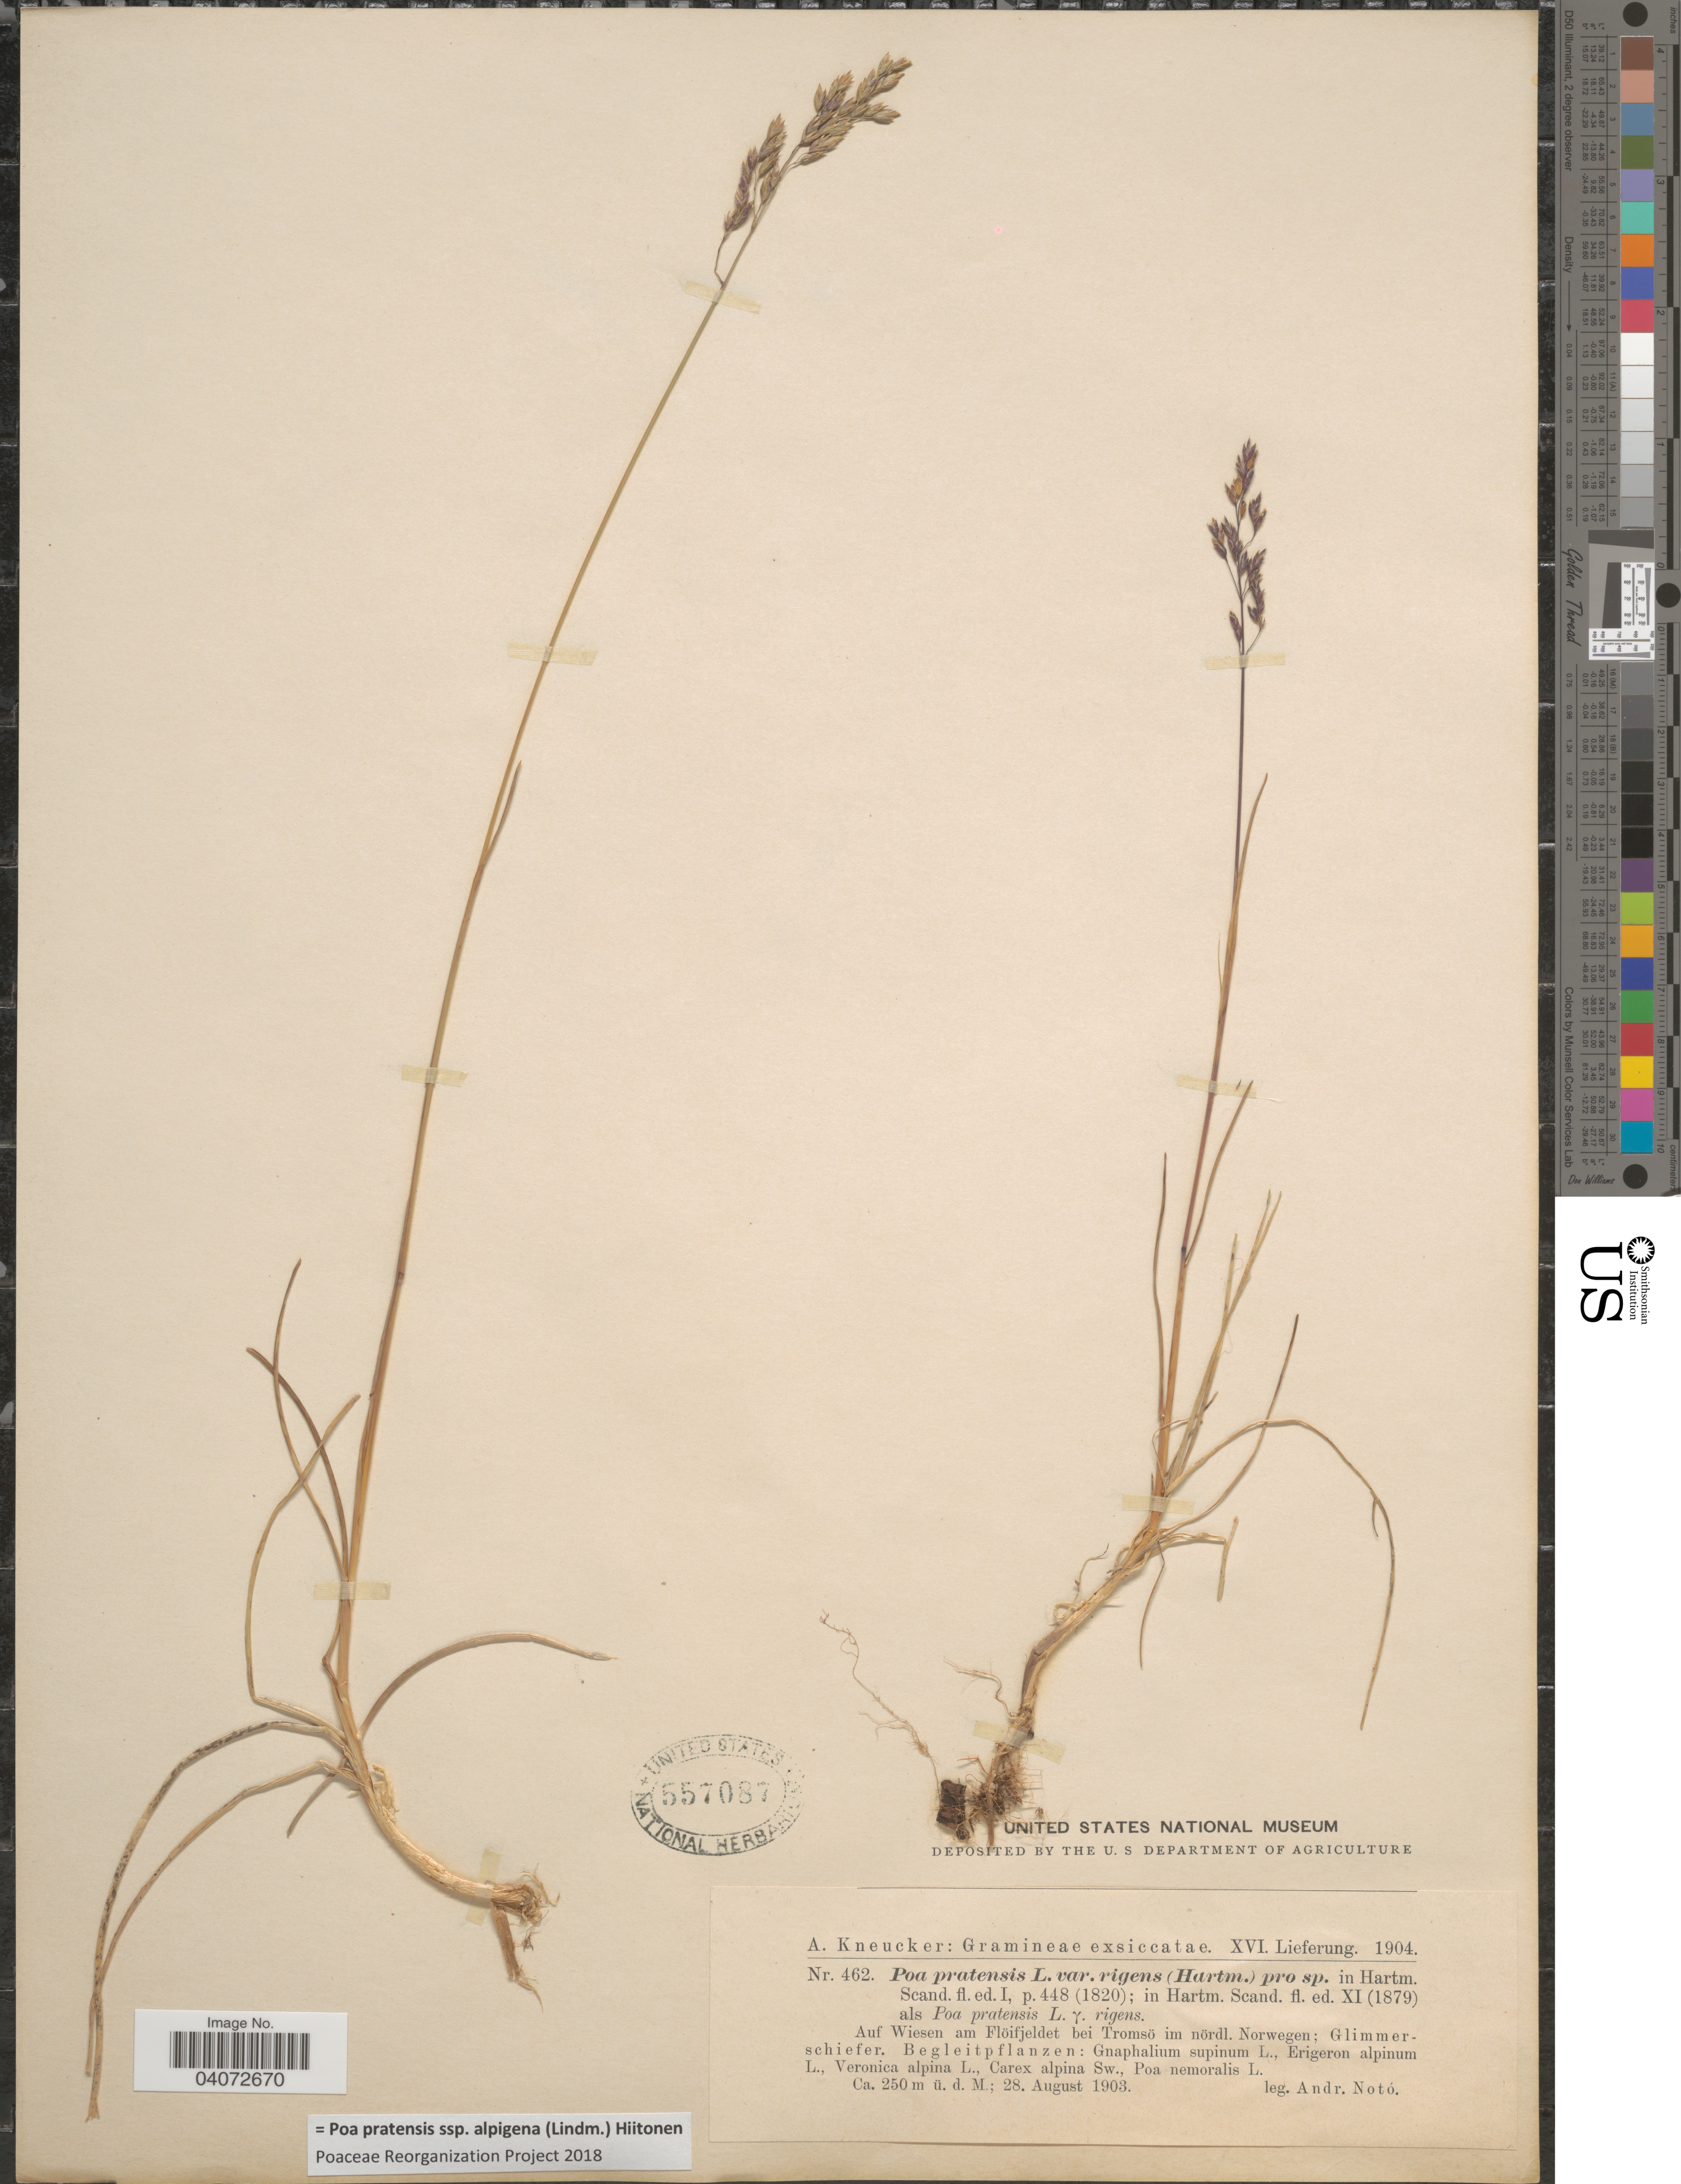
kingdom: Plantae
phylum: Tracheophyta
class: Liliopsida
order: Poales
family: Poaceae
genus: Poa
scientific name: Poa pratensis subsp. alpigena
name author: (Lindm.) Hiitonen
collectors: A. Noto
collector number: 462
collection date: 1903-08-28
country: Norway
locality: Auf Wiesen am Flöifjeldet bei Tromö im nördl. Norwegen, Glimmerschiefer.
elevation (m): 250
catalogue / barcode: US 557087